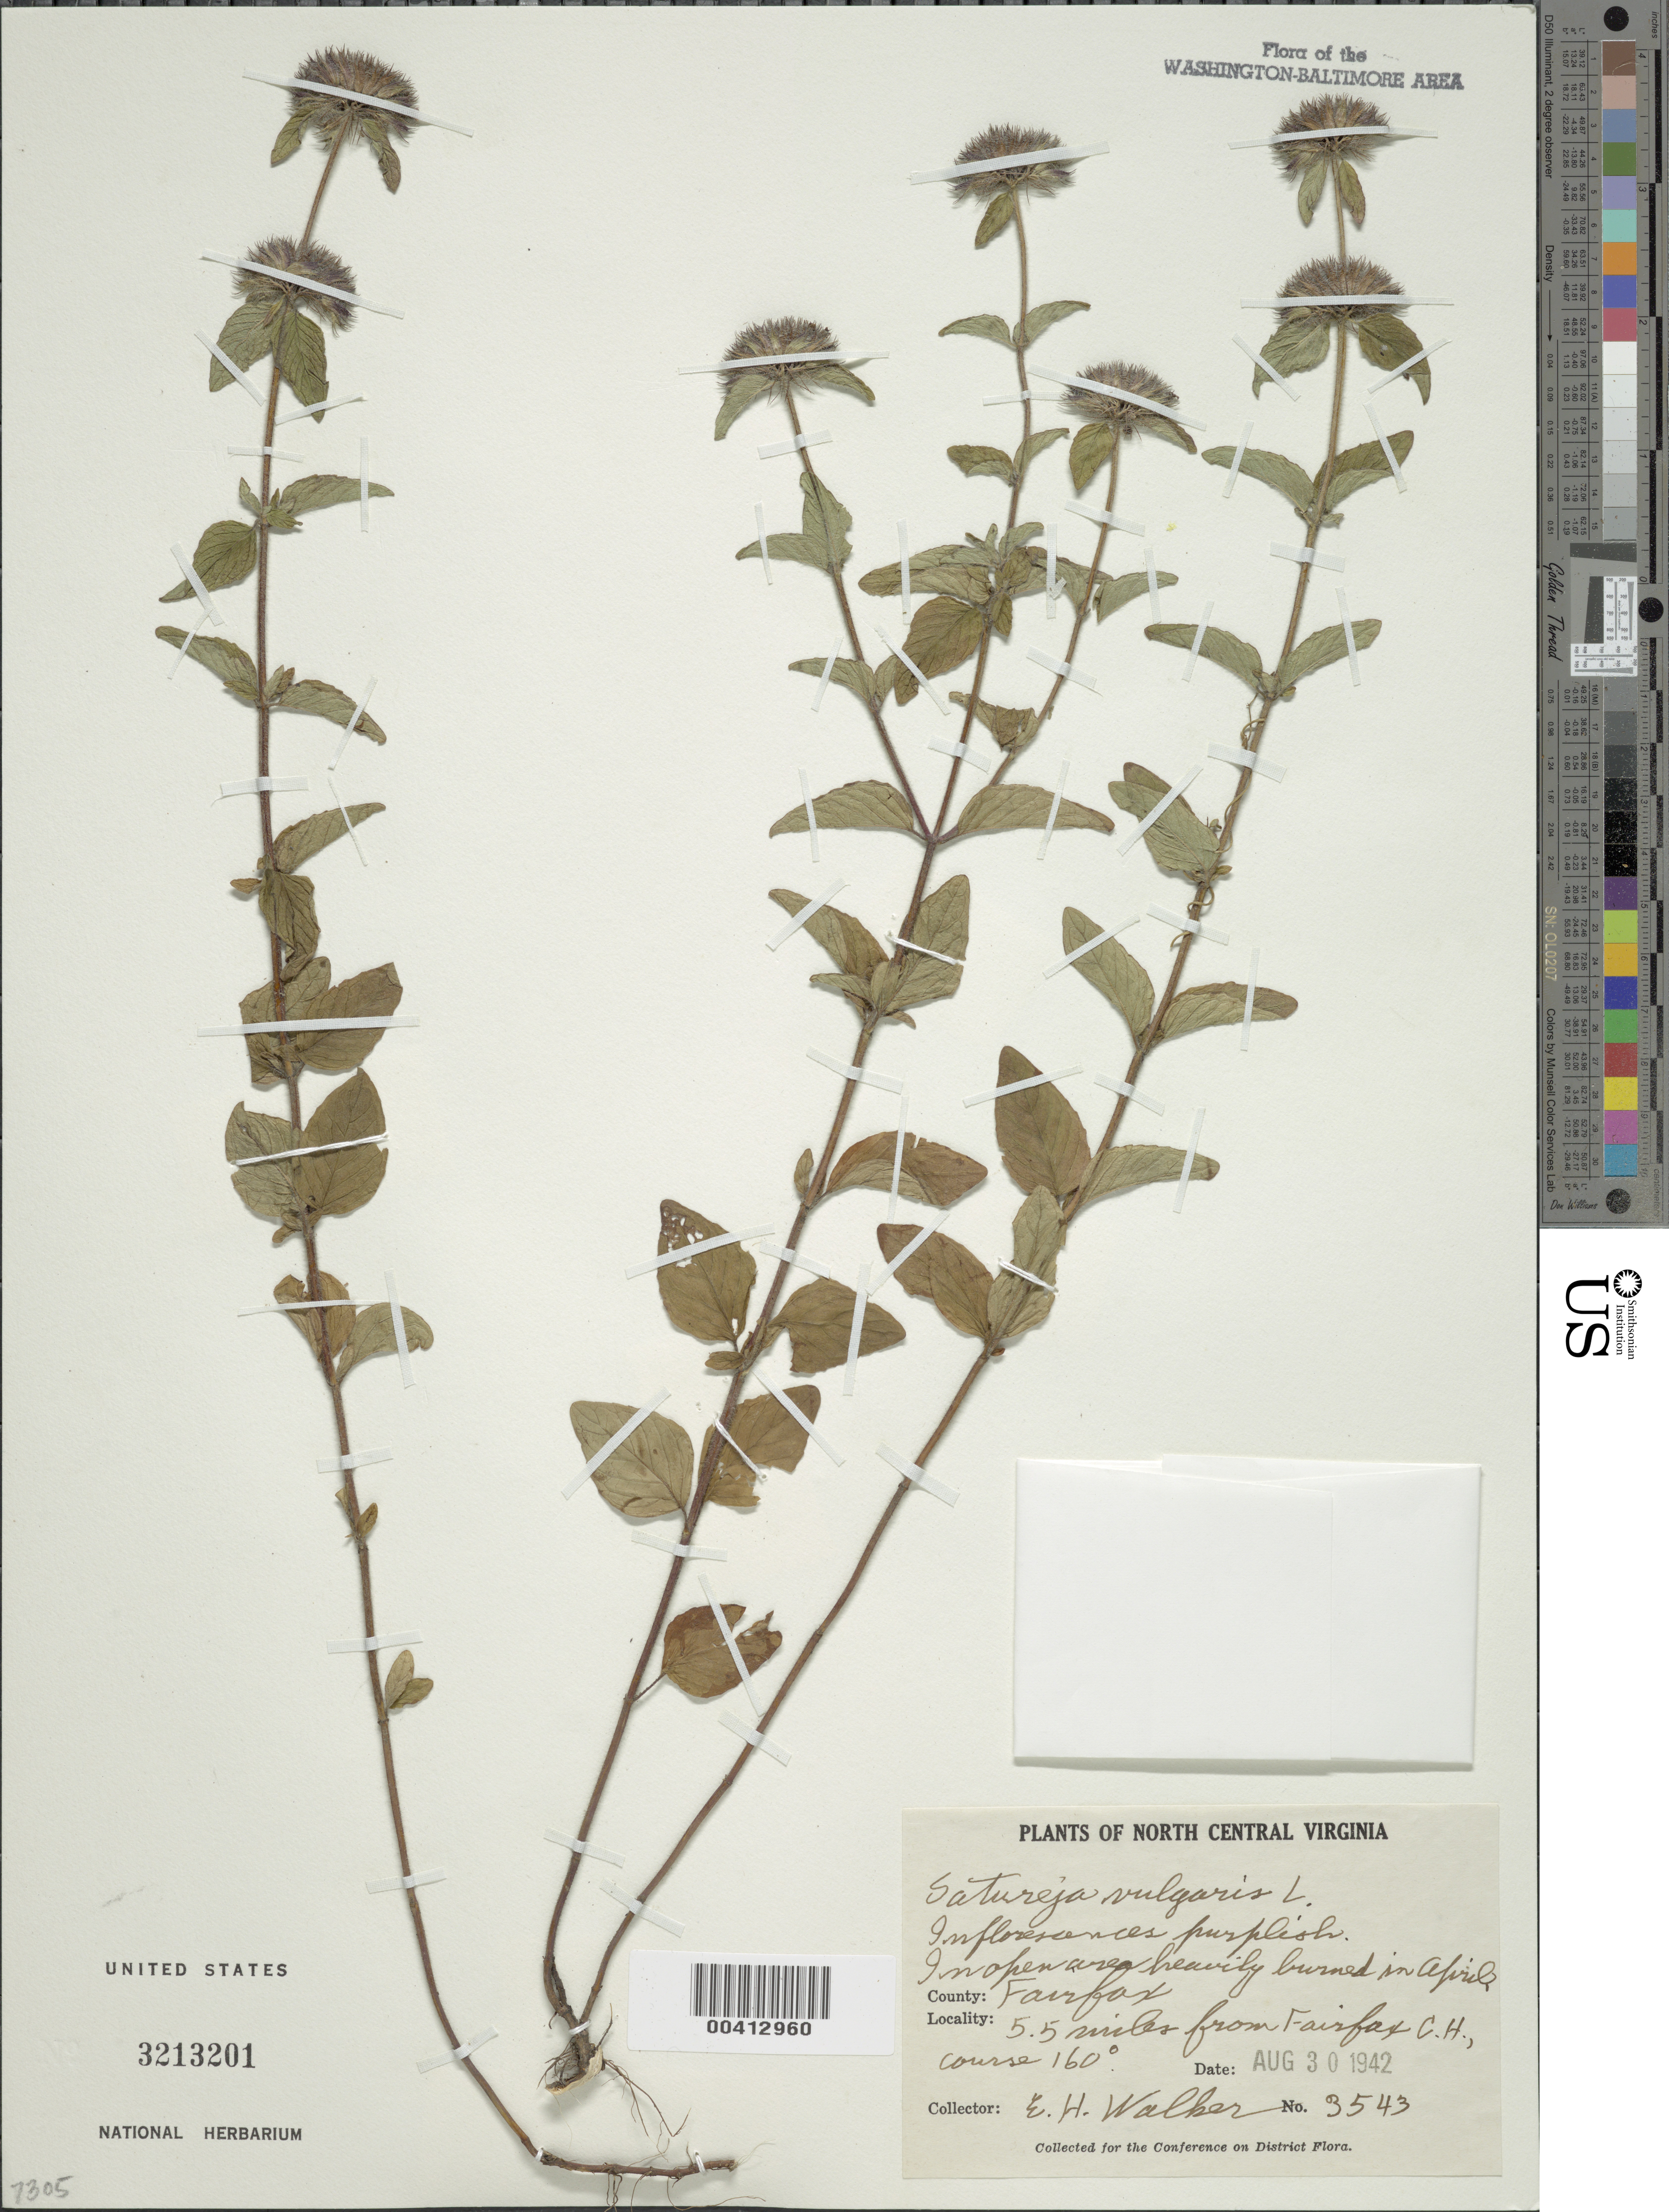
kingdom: Plantae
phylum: Tracheophyta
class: Magnoliopsida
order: Lamiales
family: Lamiaceae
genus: Clinopodium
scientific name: Clinopodium vulgare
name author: L.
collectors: E. H. Walker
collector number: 3543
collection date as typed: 30 Aug 1942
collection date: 1942-08-30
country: United States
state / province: Virginia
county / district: Fairfax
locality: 5.5 mi. from Fairfax County Courthouse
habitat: In open area heavily burned in April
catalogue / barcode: US 3213201